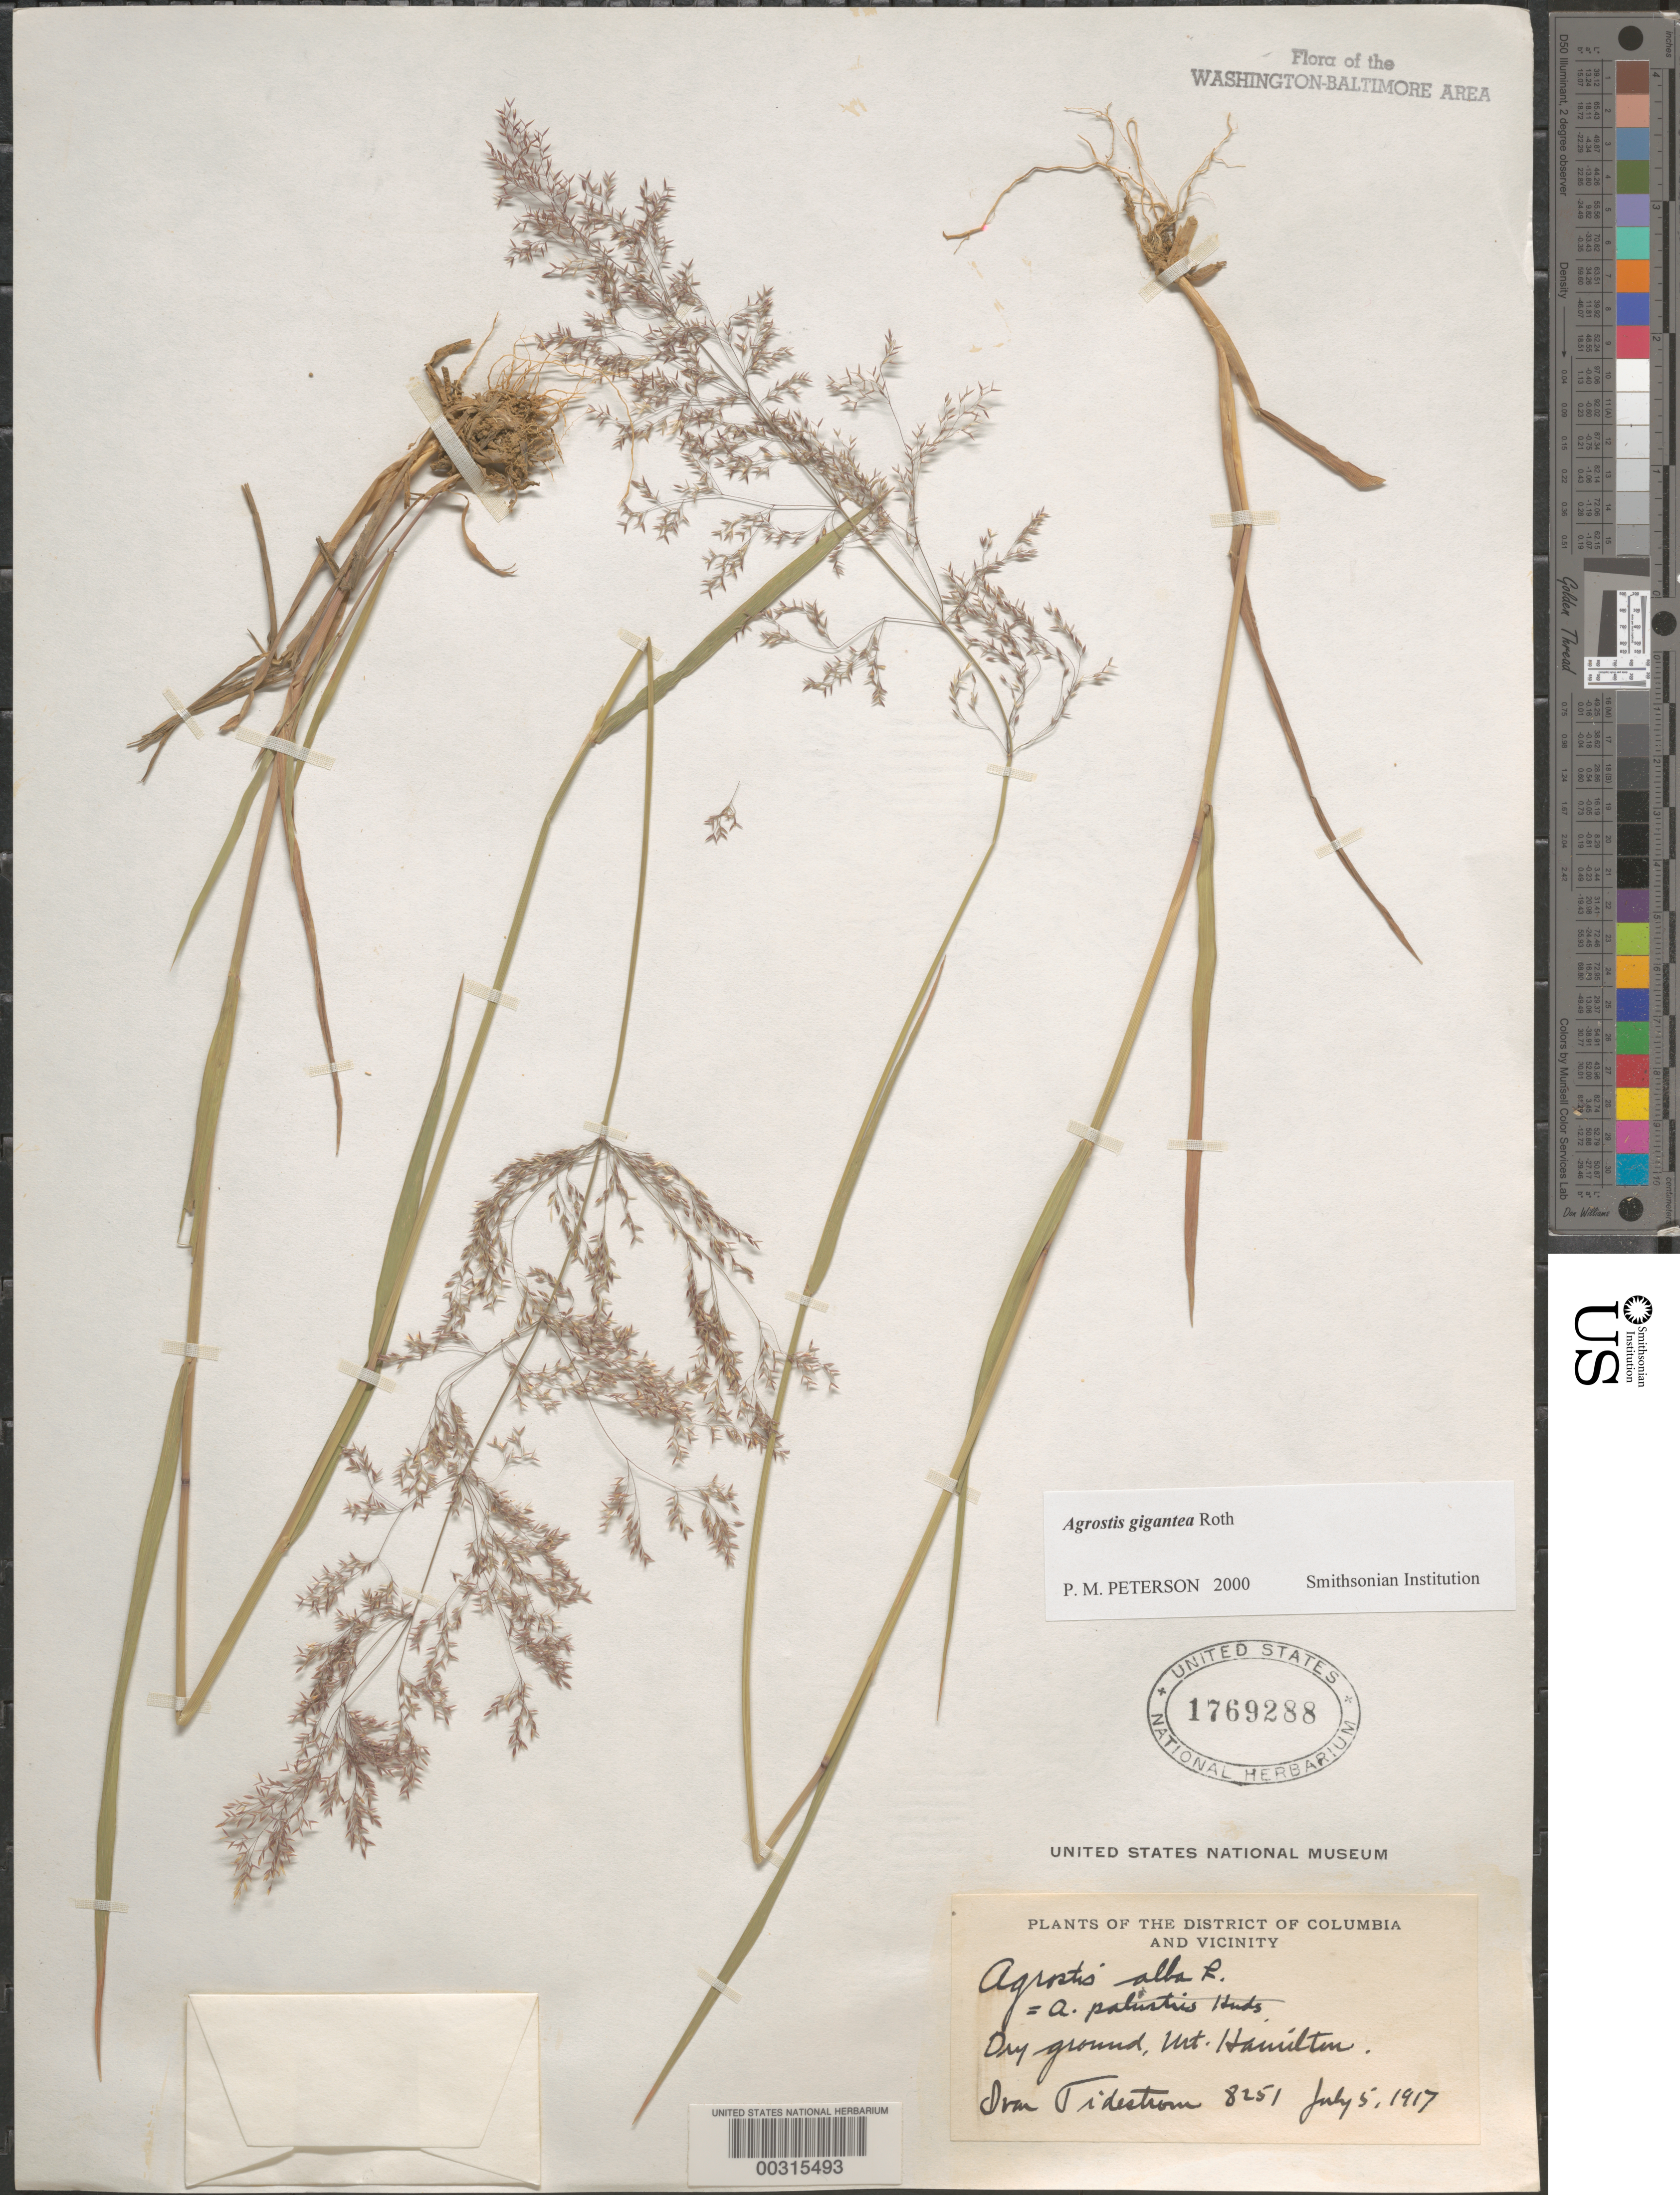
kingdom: Plantae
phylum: Tracheophyta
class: Liliopsida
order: Poales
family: Poaceae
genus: Agrostis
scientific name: Agrostis gigantea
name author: Roth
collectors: I. F. Tidestrom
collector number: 8251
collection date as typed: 05 Jul 1917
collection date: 1917-07-05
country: United States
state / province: District of Columbia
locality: Mount Hamilton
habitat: Dry ground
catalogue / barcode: US 1769288